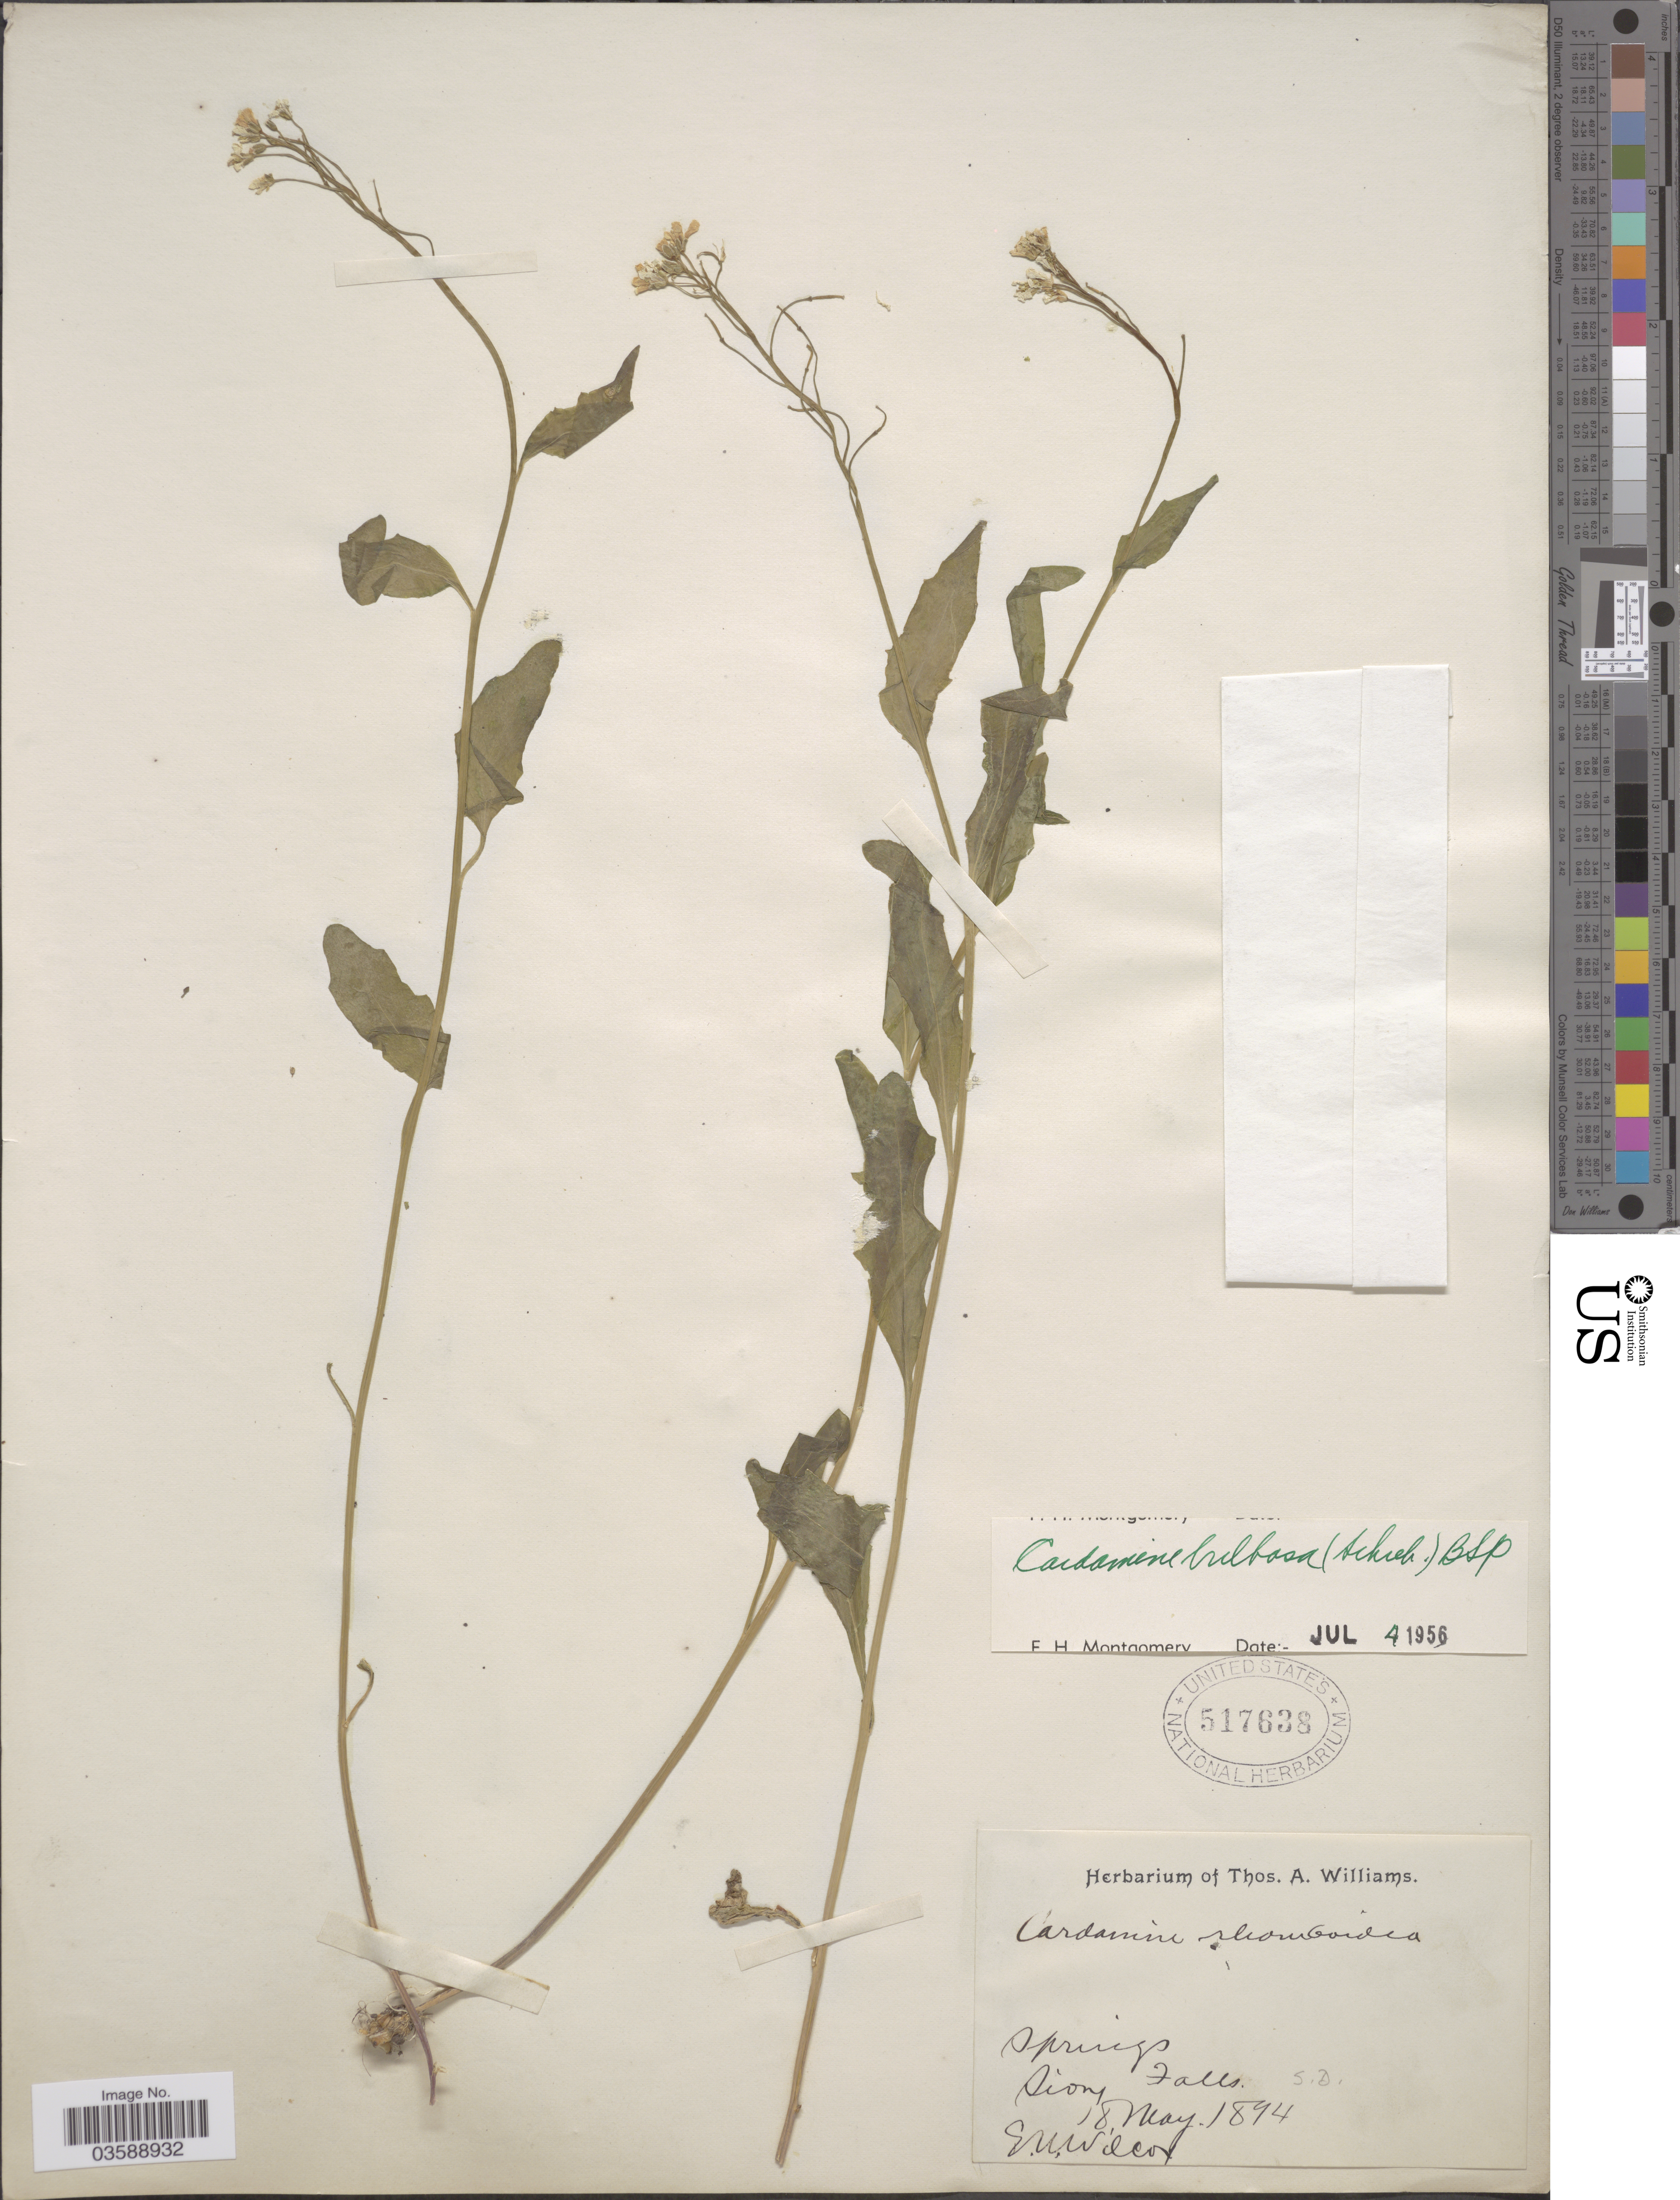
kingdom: Plantae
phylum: Tracheophyta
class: Magnoliopsida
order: Brassicales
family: Brassicaceae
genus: Cardamine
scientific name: Cardamine bulbosa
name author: (Schreb. ex Muhl.) Britton et al.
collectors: E. Wilcox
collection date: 1844-05-18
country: United States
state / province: South Dakota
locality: Springs Sioux Falls.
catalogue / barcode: US 517638